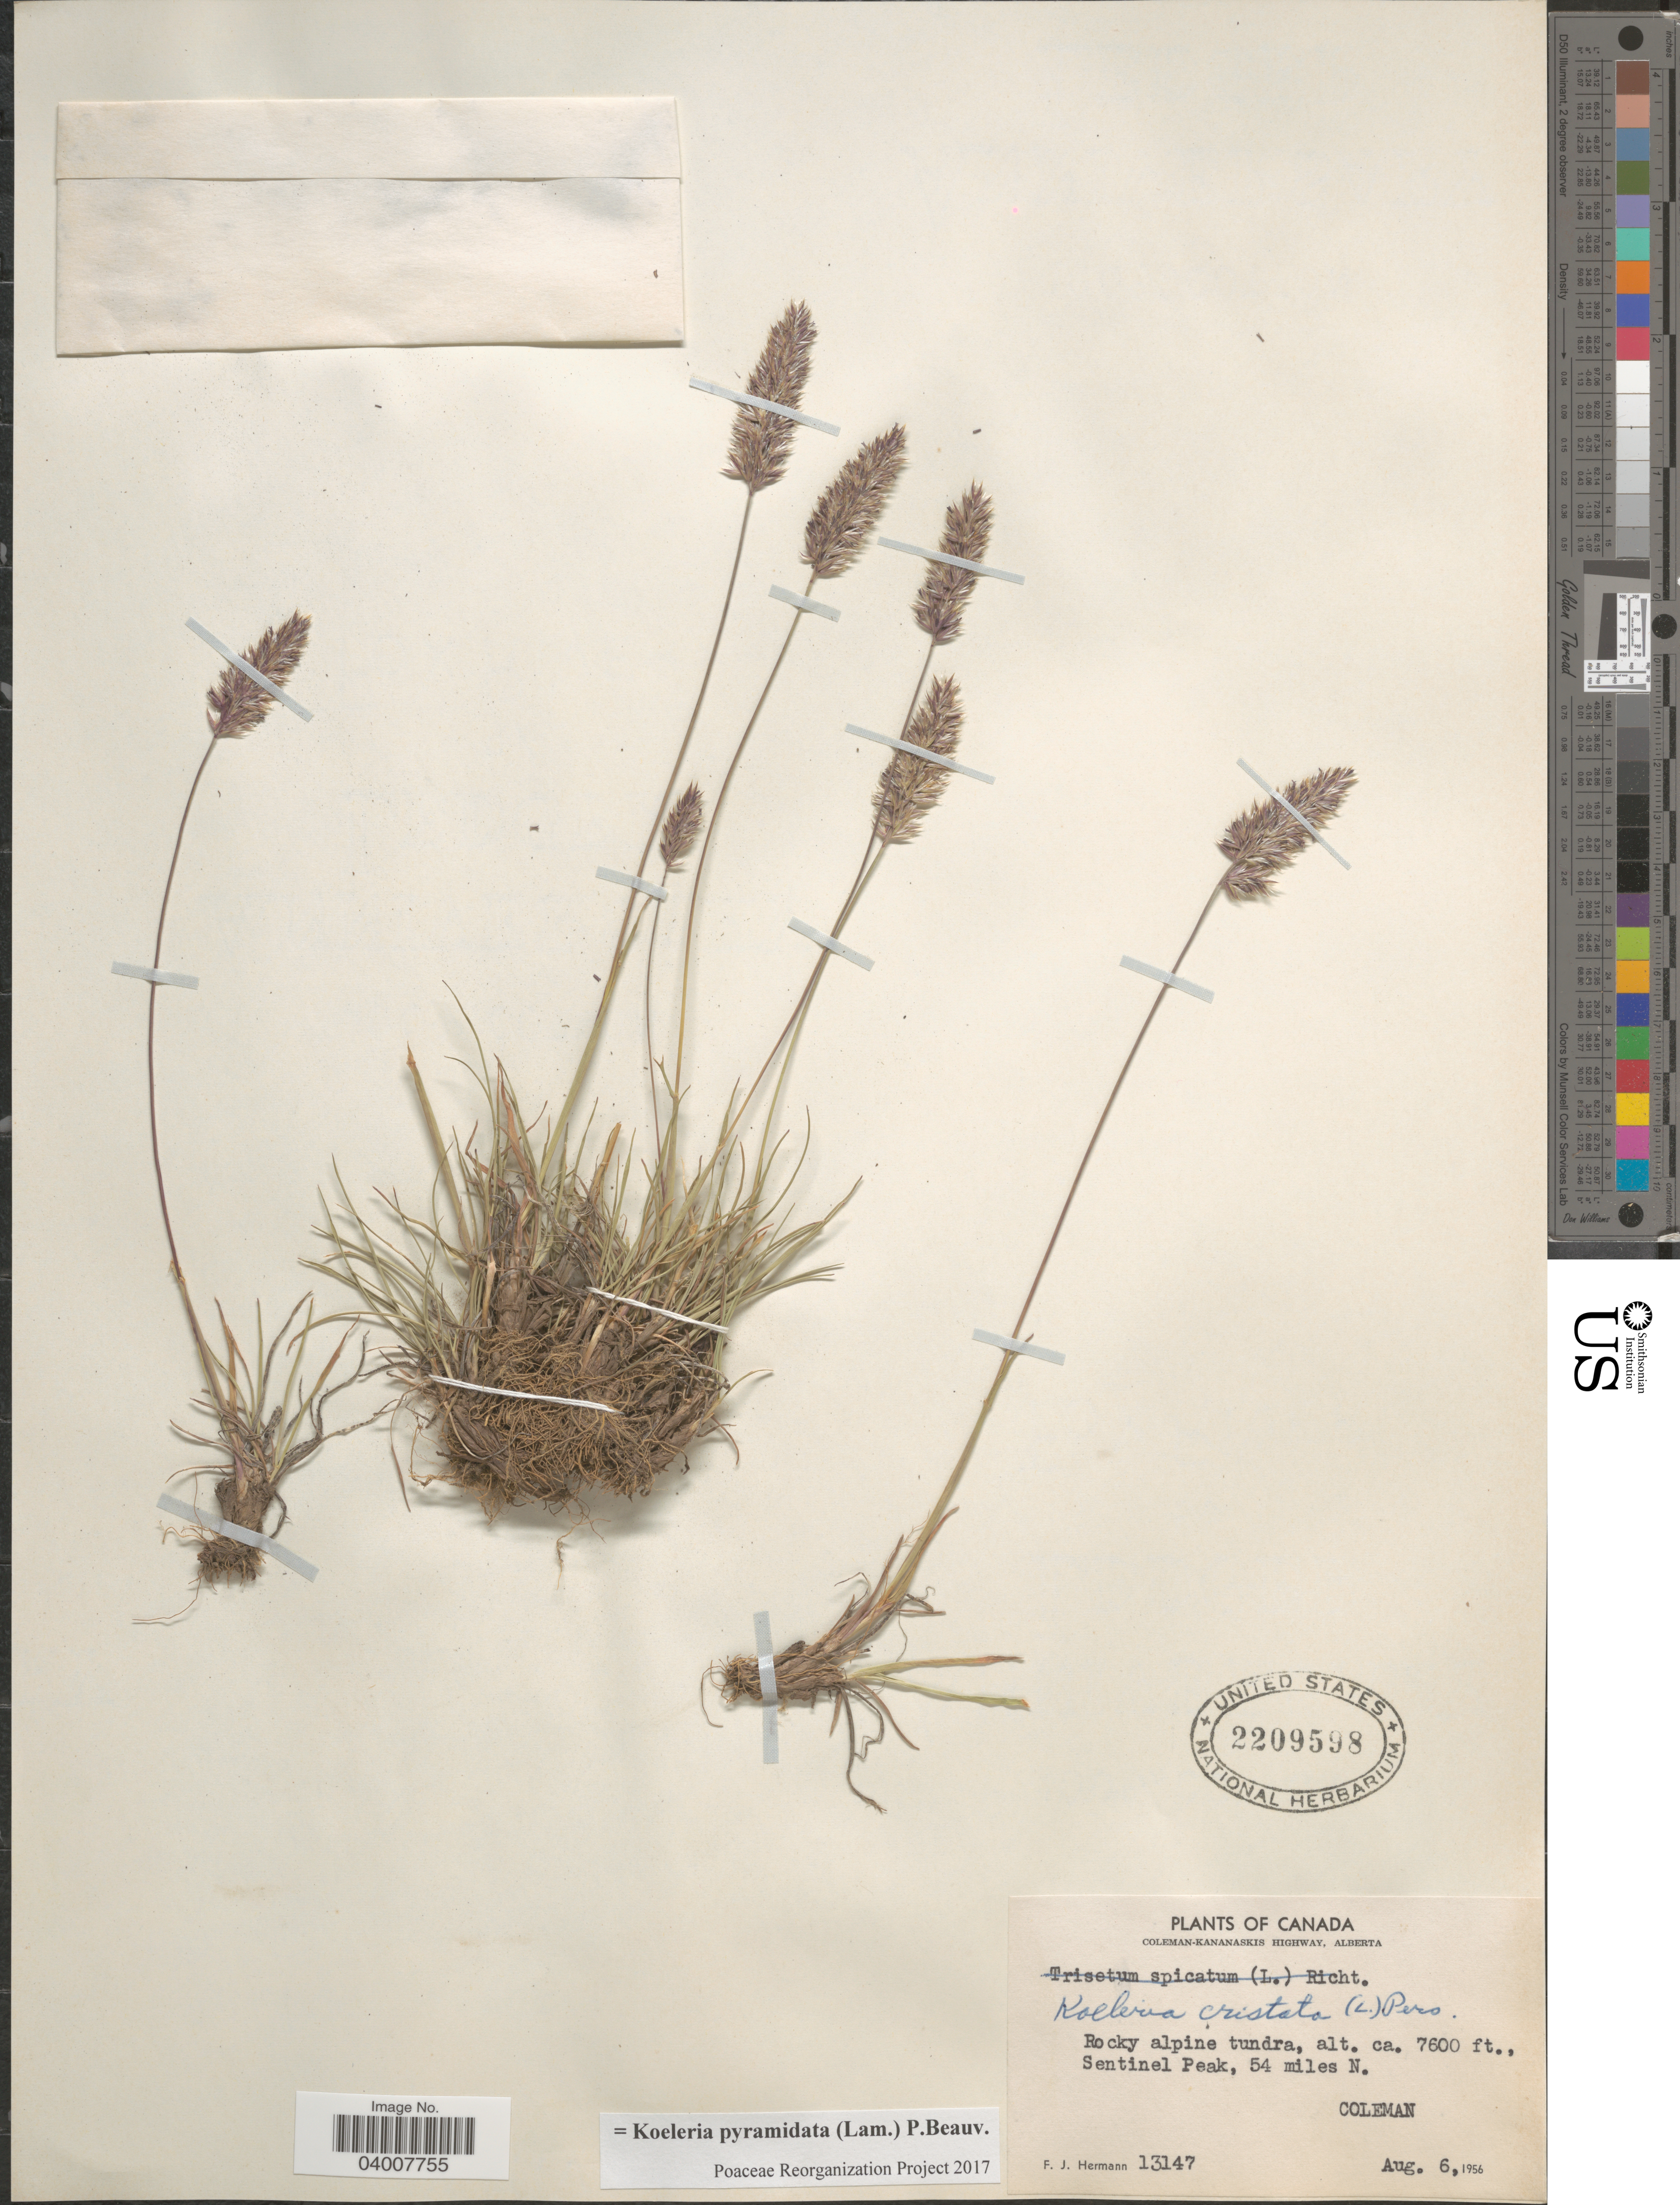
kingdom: Plantae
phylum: Tracheophyta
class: Liliopsida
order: Poales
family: Poaceae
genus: Koeleria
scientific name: Koeleria pyramidata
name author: (Lam.) P. Beauv.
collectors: F. J. Hermann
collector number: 13147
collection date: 1956-08-06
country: Canada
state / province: Alberta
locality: Coleman-Kananaskis Highway. Rocky alpine tundra, Sentinel Peak, 54 miles N. Coleman.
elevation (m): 2316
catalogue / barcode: US 2209598